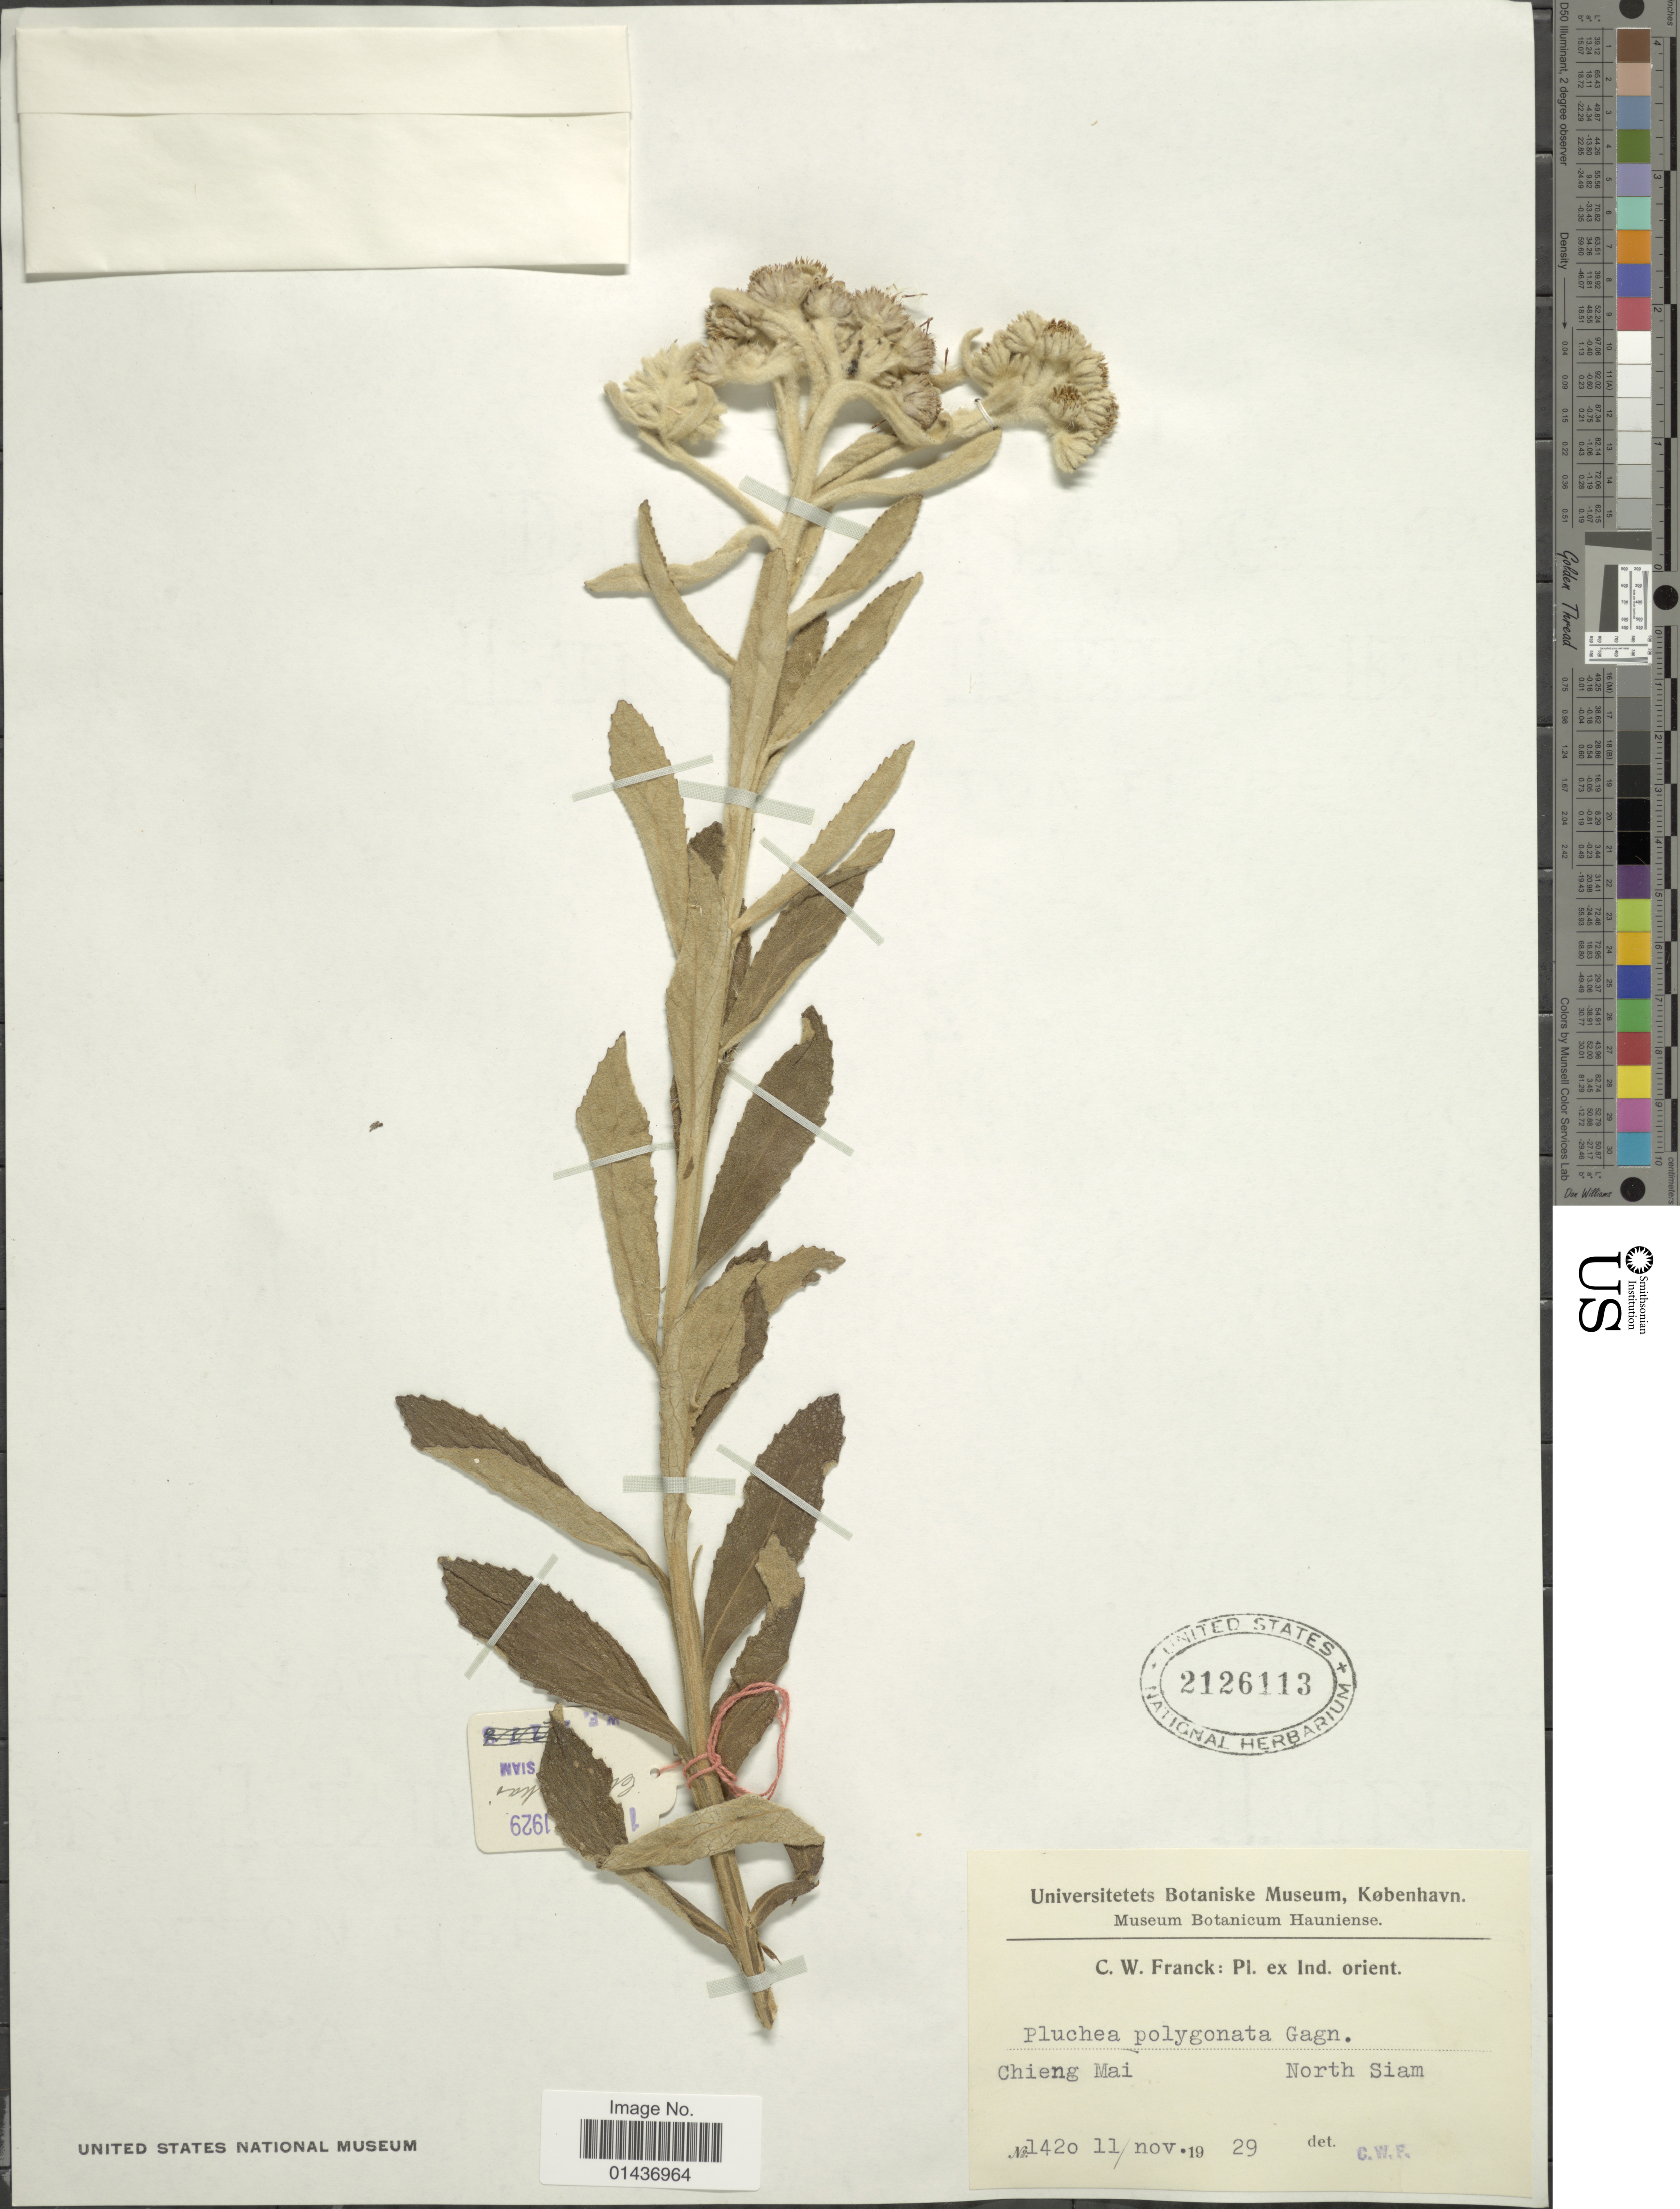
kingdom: Plantae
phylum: Tracheophyta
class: Magnoliopsida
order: Asterales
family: Asteraceae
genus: Pluchea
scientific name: Pluchea polygonata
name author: (DC.) Gagnep.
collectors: C. Franck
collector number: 1420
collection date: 1929-11-11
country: Thailand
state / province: Chiang Mai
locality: Chieng Mai, North Siam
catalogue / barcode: US 2126113